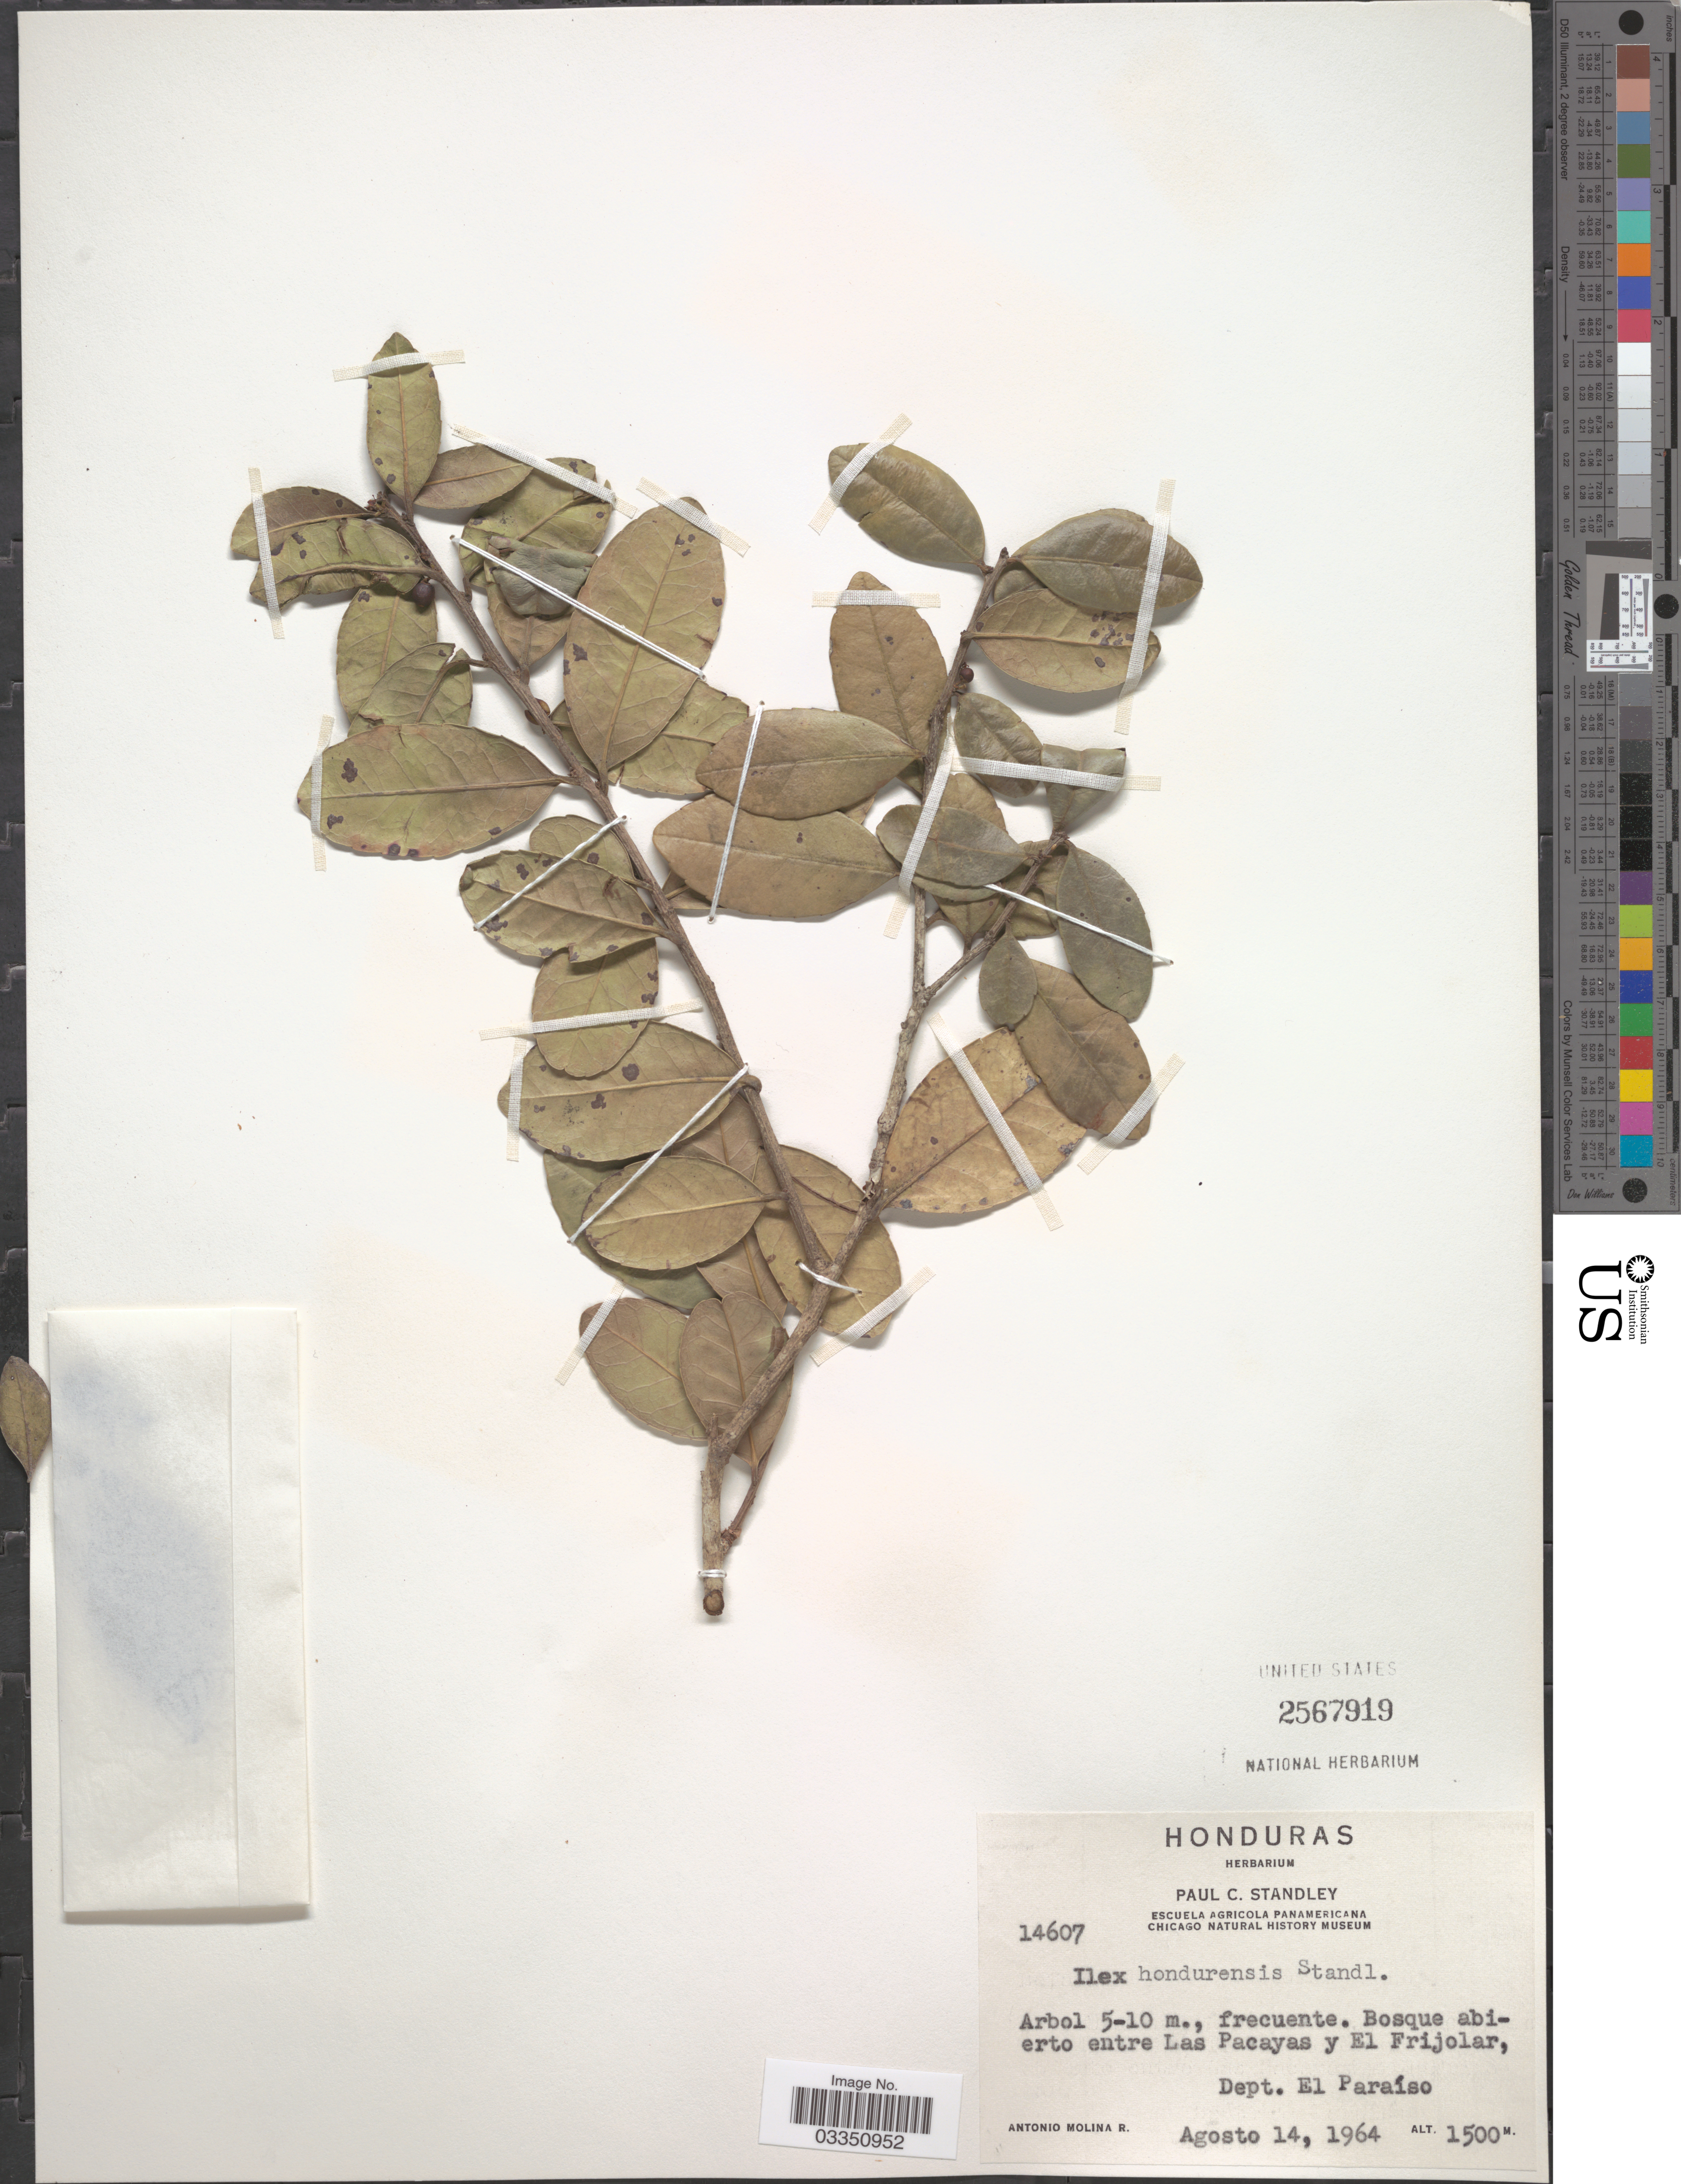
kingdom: Plantae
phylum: Tracheophyta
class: Magnoliopsida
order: Aquifoliales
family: Aquifoliaceae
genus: Ilex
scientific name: Ilex hondurensis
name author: Standl. ex Yunck.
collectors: A. Molina R.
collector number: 14607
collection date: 1964-08-14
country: Honduras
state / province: El Paraíso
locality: Bosque abierto entre Las Pacayas y El Frijolar, Dept. El Paraíso.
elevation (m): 1500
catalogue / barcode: US 2567919